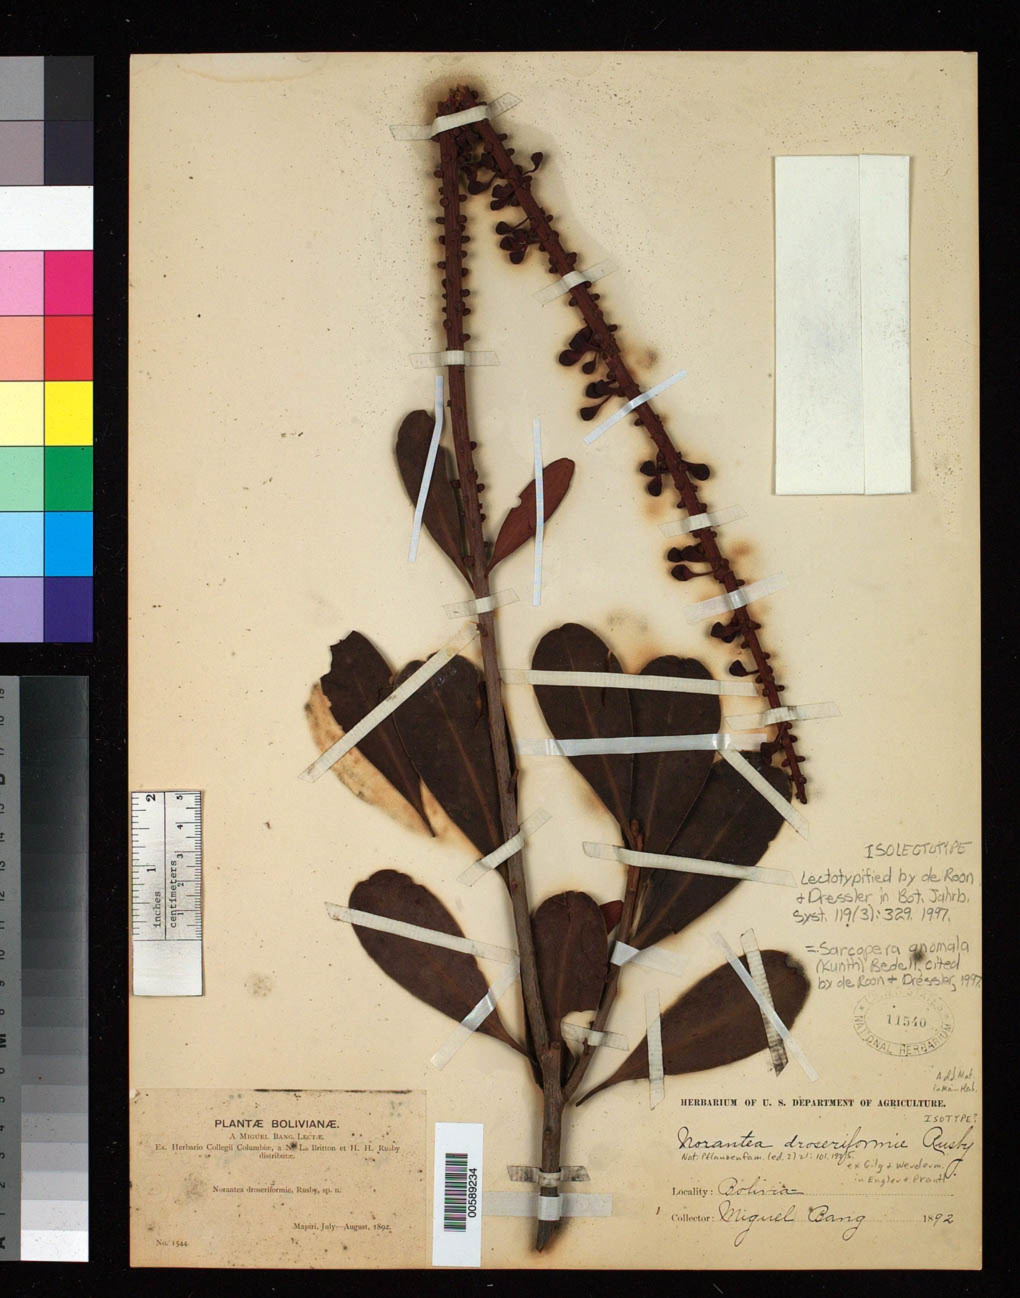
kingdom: Plantae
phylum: Tracheophyta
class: Magnoliopsida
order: Ericales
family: Marcgraviaceae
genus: Norantea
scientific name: Norantea droseriformis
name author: Rusby ex Gilg & Werderm. in Engl. & Prantl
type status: Isolectotype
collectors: M. Bang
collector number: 1544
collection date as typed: Jul 1892 to -- Aug 1892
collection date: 1892-07/1892-08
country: Bolivia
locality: Mapiri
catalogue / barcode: US 11540